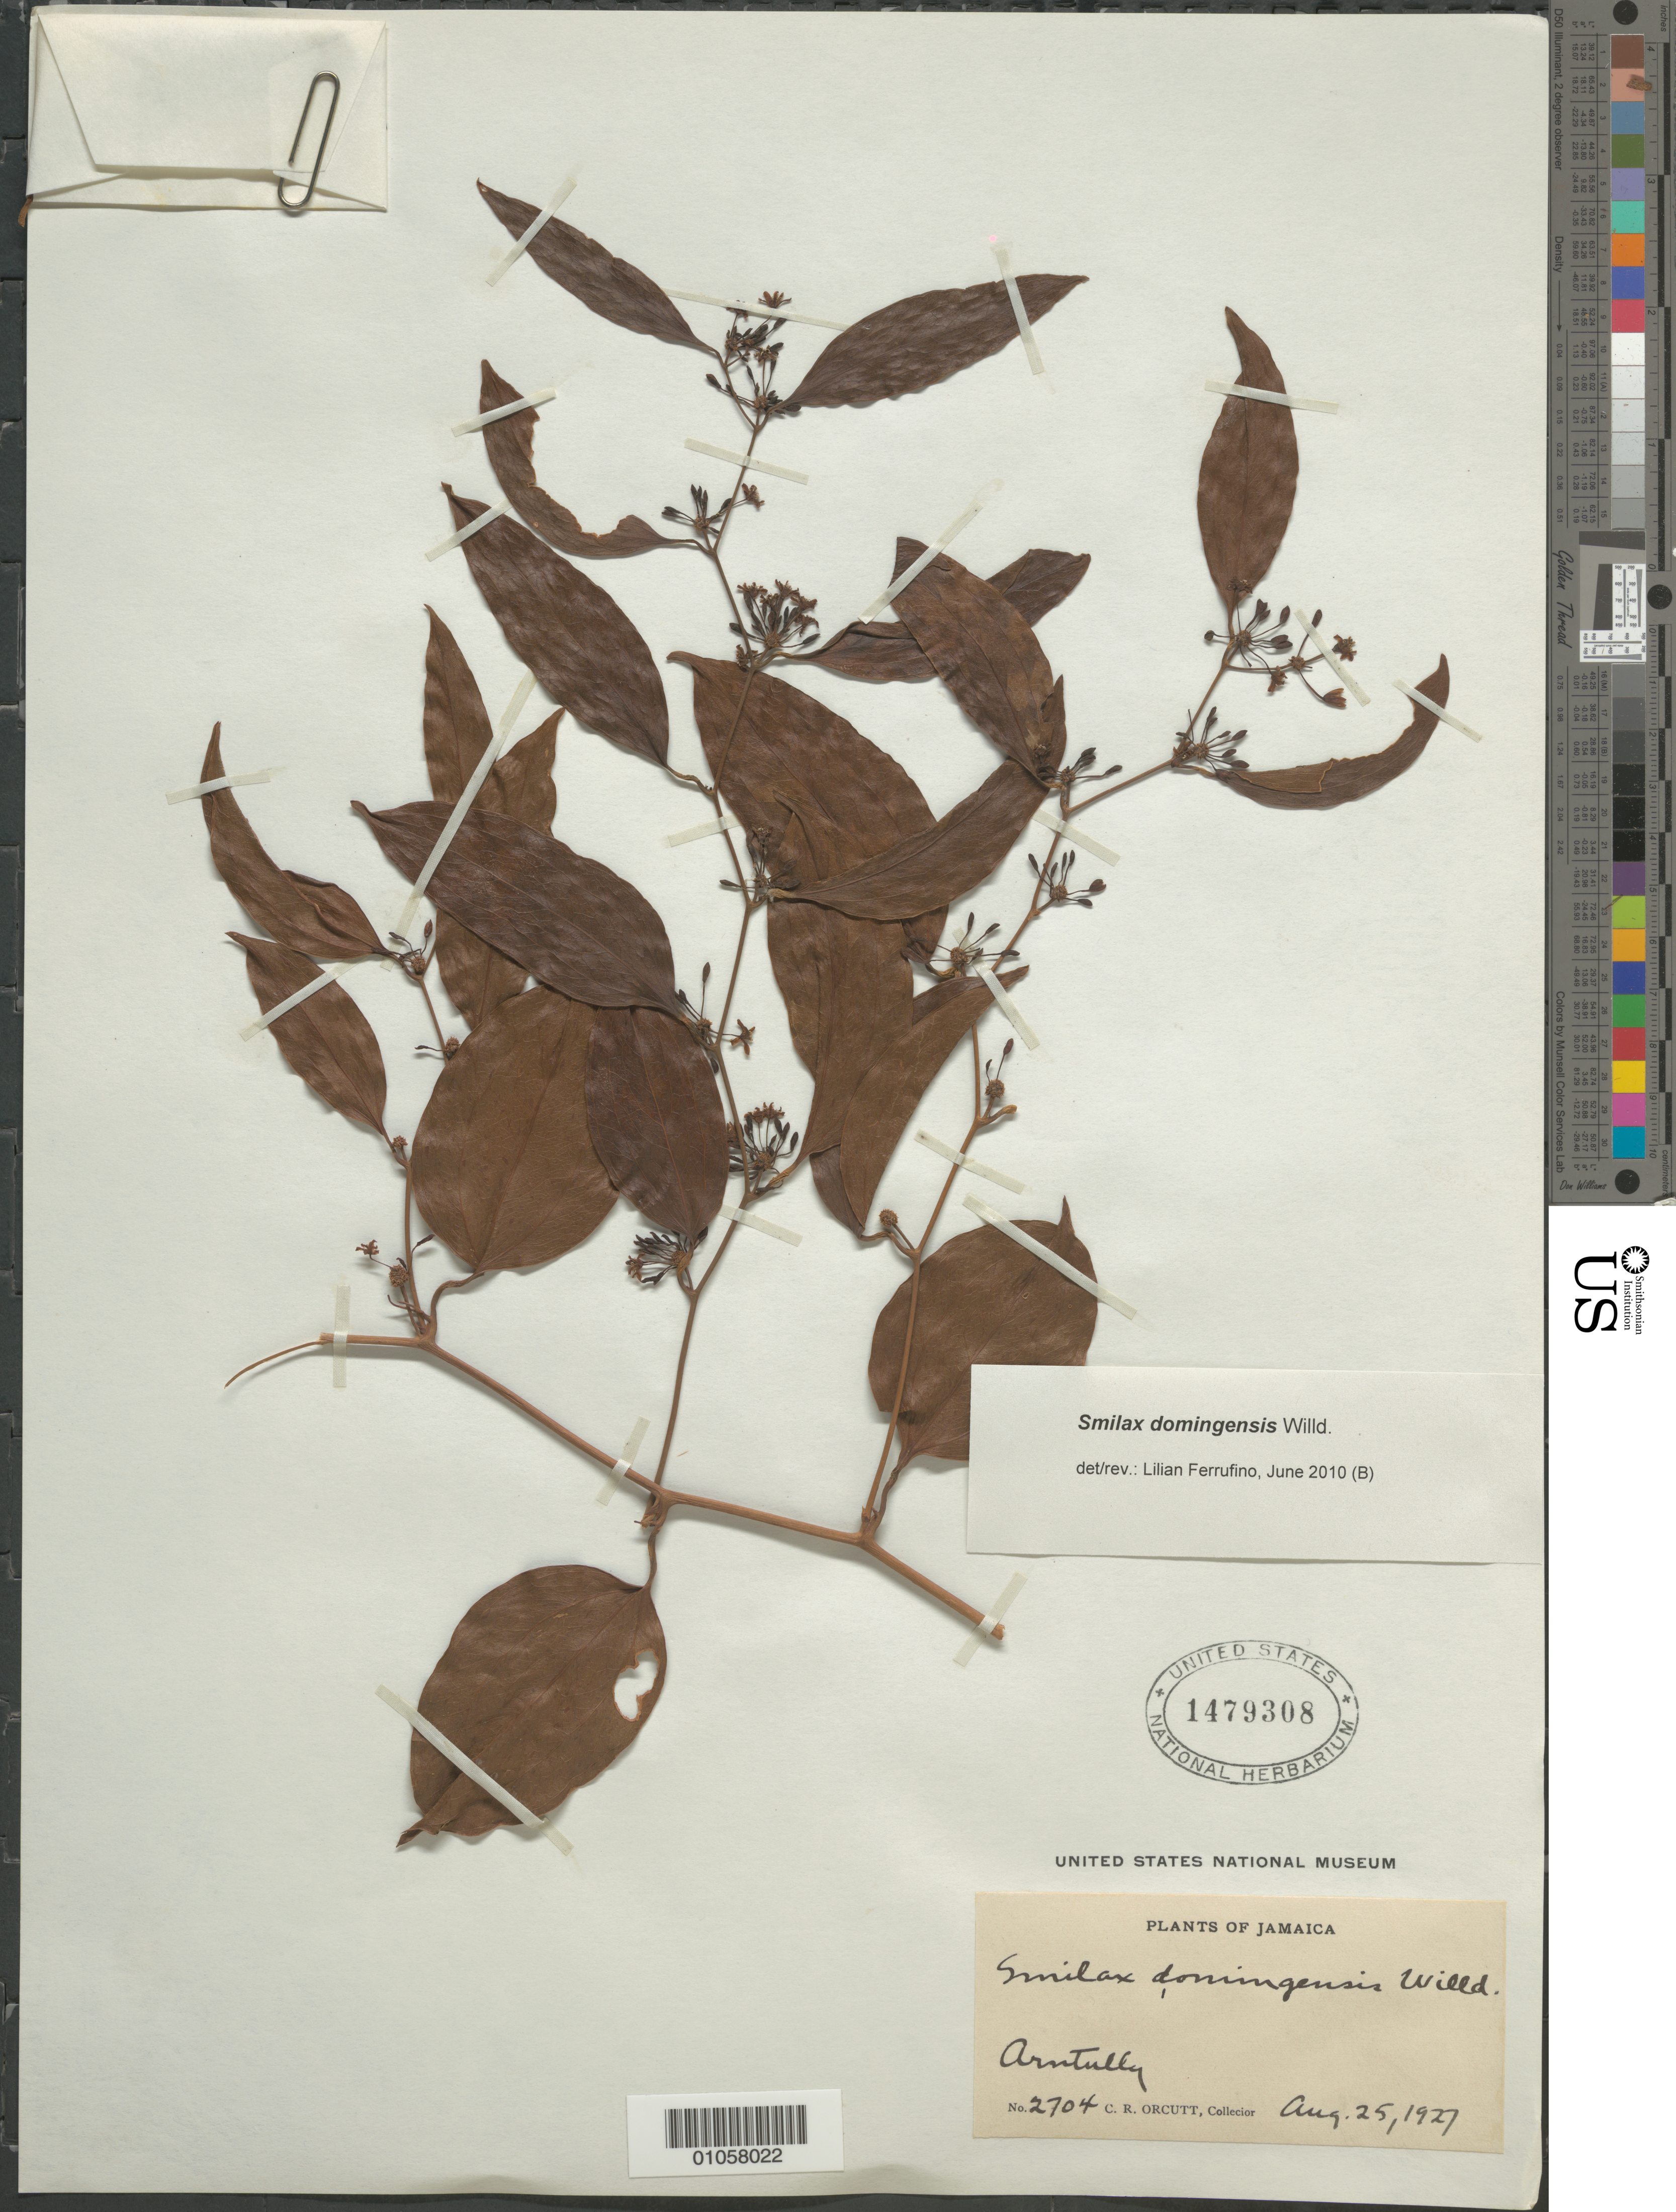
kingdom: Plantae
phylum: Tracheophyta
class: Liliopsida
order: Liliales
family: Smilacaceae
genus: Smilax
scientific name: Smilax domingensis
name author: Willd.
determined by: Ferrufino, L., (USJ), Herbario Universidad de Costa Rica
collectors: C. R. Orcutt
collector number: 2704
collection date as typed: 25 Aug 1927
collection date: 1927-08-25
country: Jamaica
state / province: Saint Thomas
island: Jamaica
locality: Arntully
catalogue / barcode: US 1479308